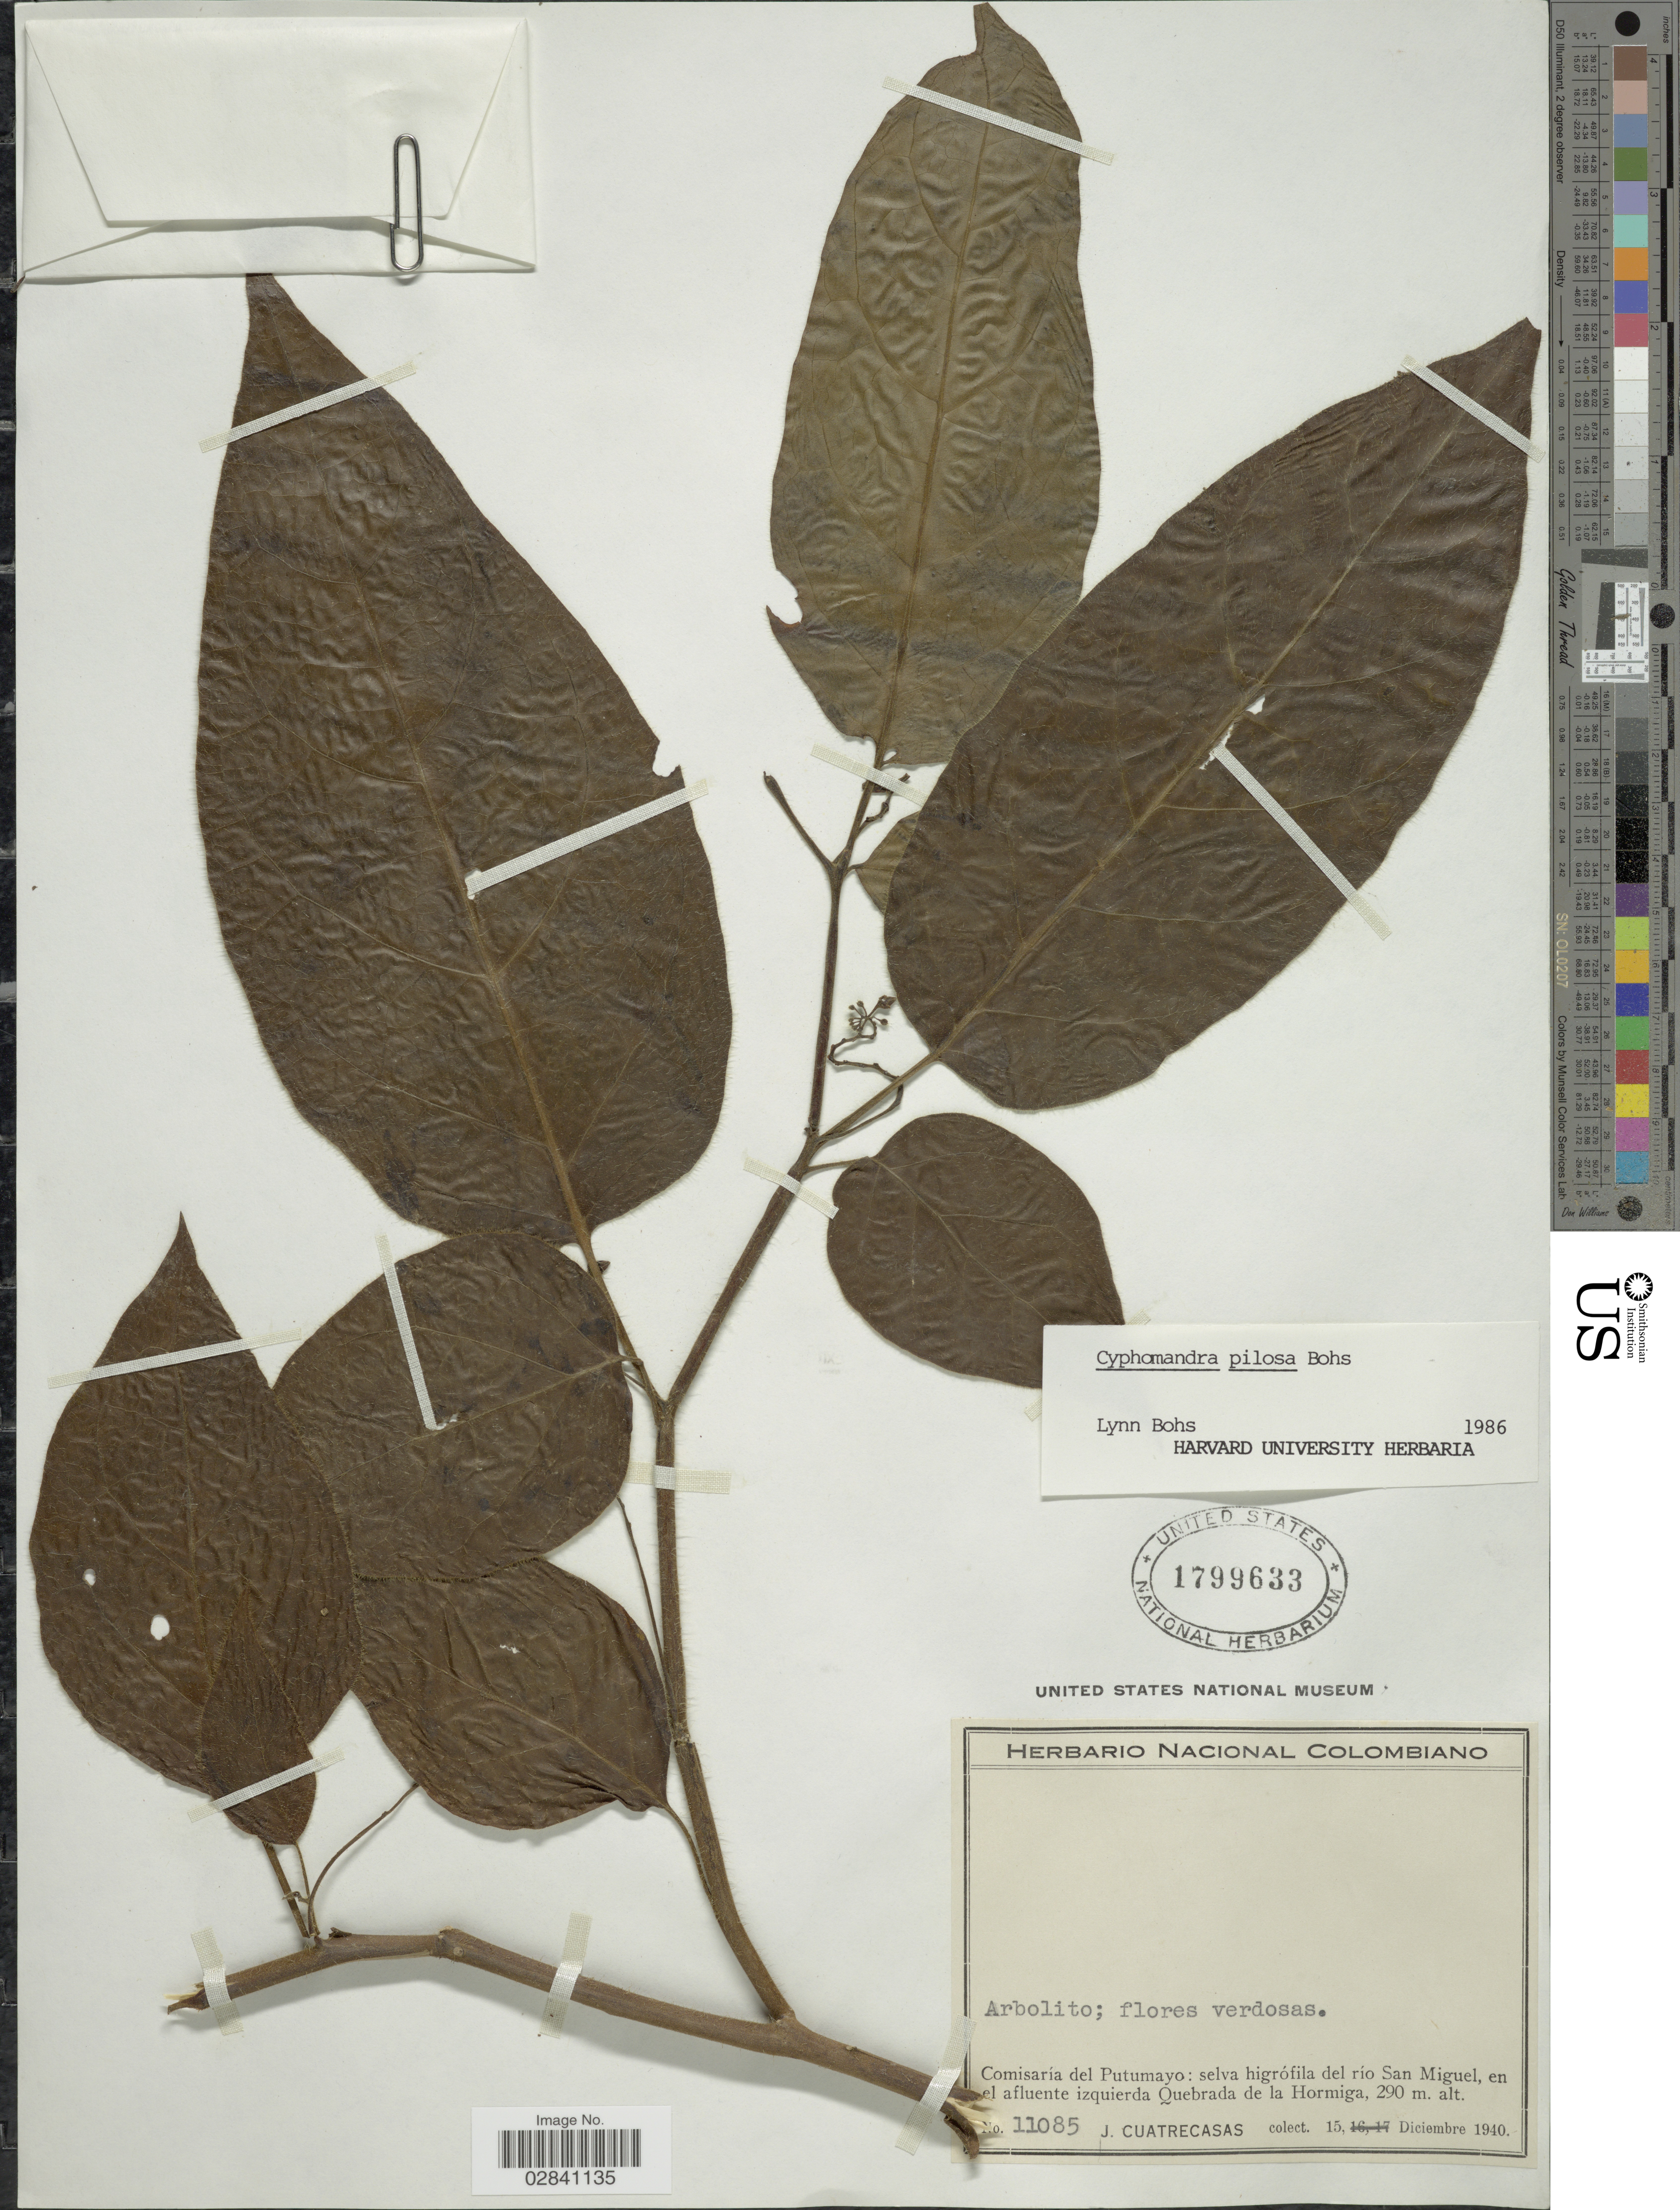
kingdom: Plantae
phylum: Tracheophyta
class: Magnoliopsida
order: Solanales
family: Solanaceae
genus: Cyphomandra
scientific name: Cyphomandra pilosa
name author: Bohs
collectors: J. Cuatrecasas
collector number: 11085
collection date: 1940-12-15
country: Colombia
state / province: Putumayo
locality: Comisaria del Putumayo: selva higrófila del rio San Miguel, en el afluente izquierda Quebrada de la Hormiga.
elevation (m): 290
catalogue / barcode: US 1799633